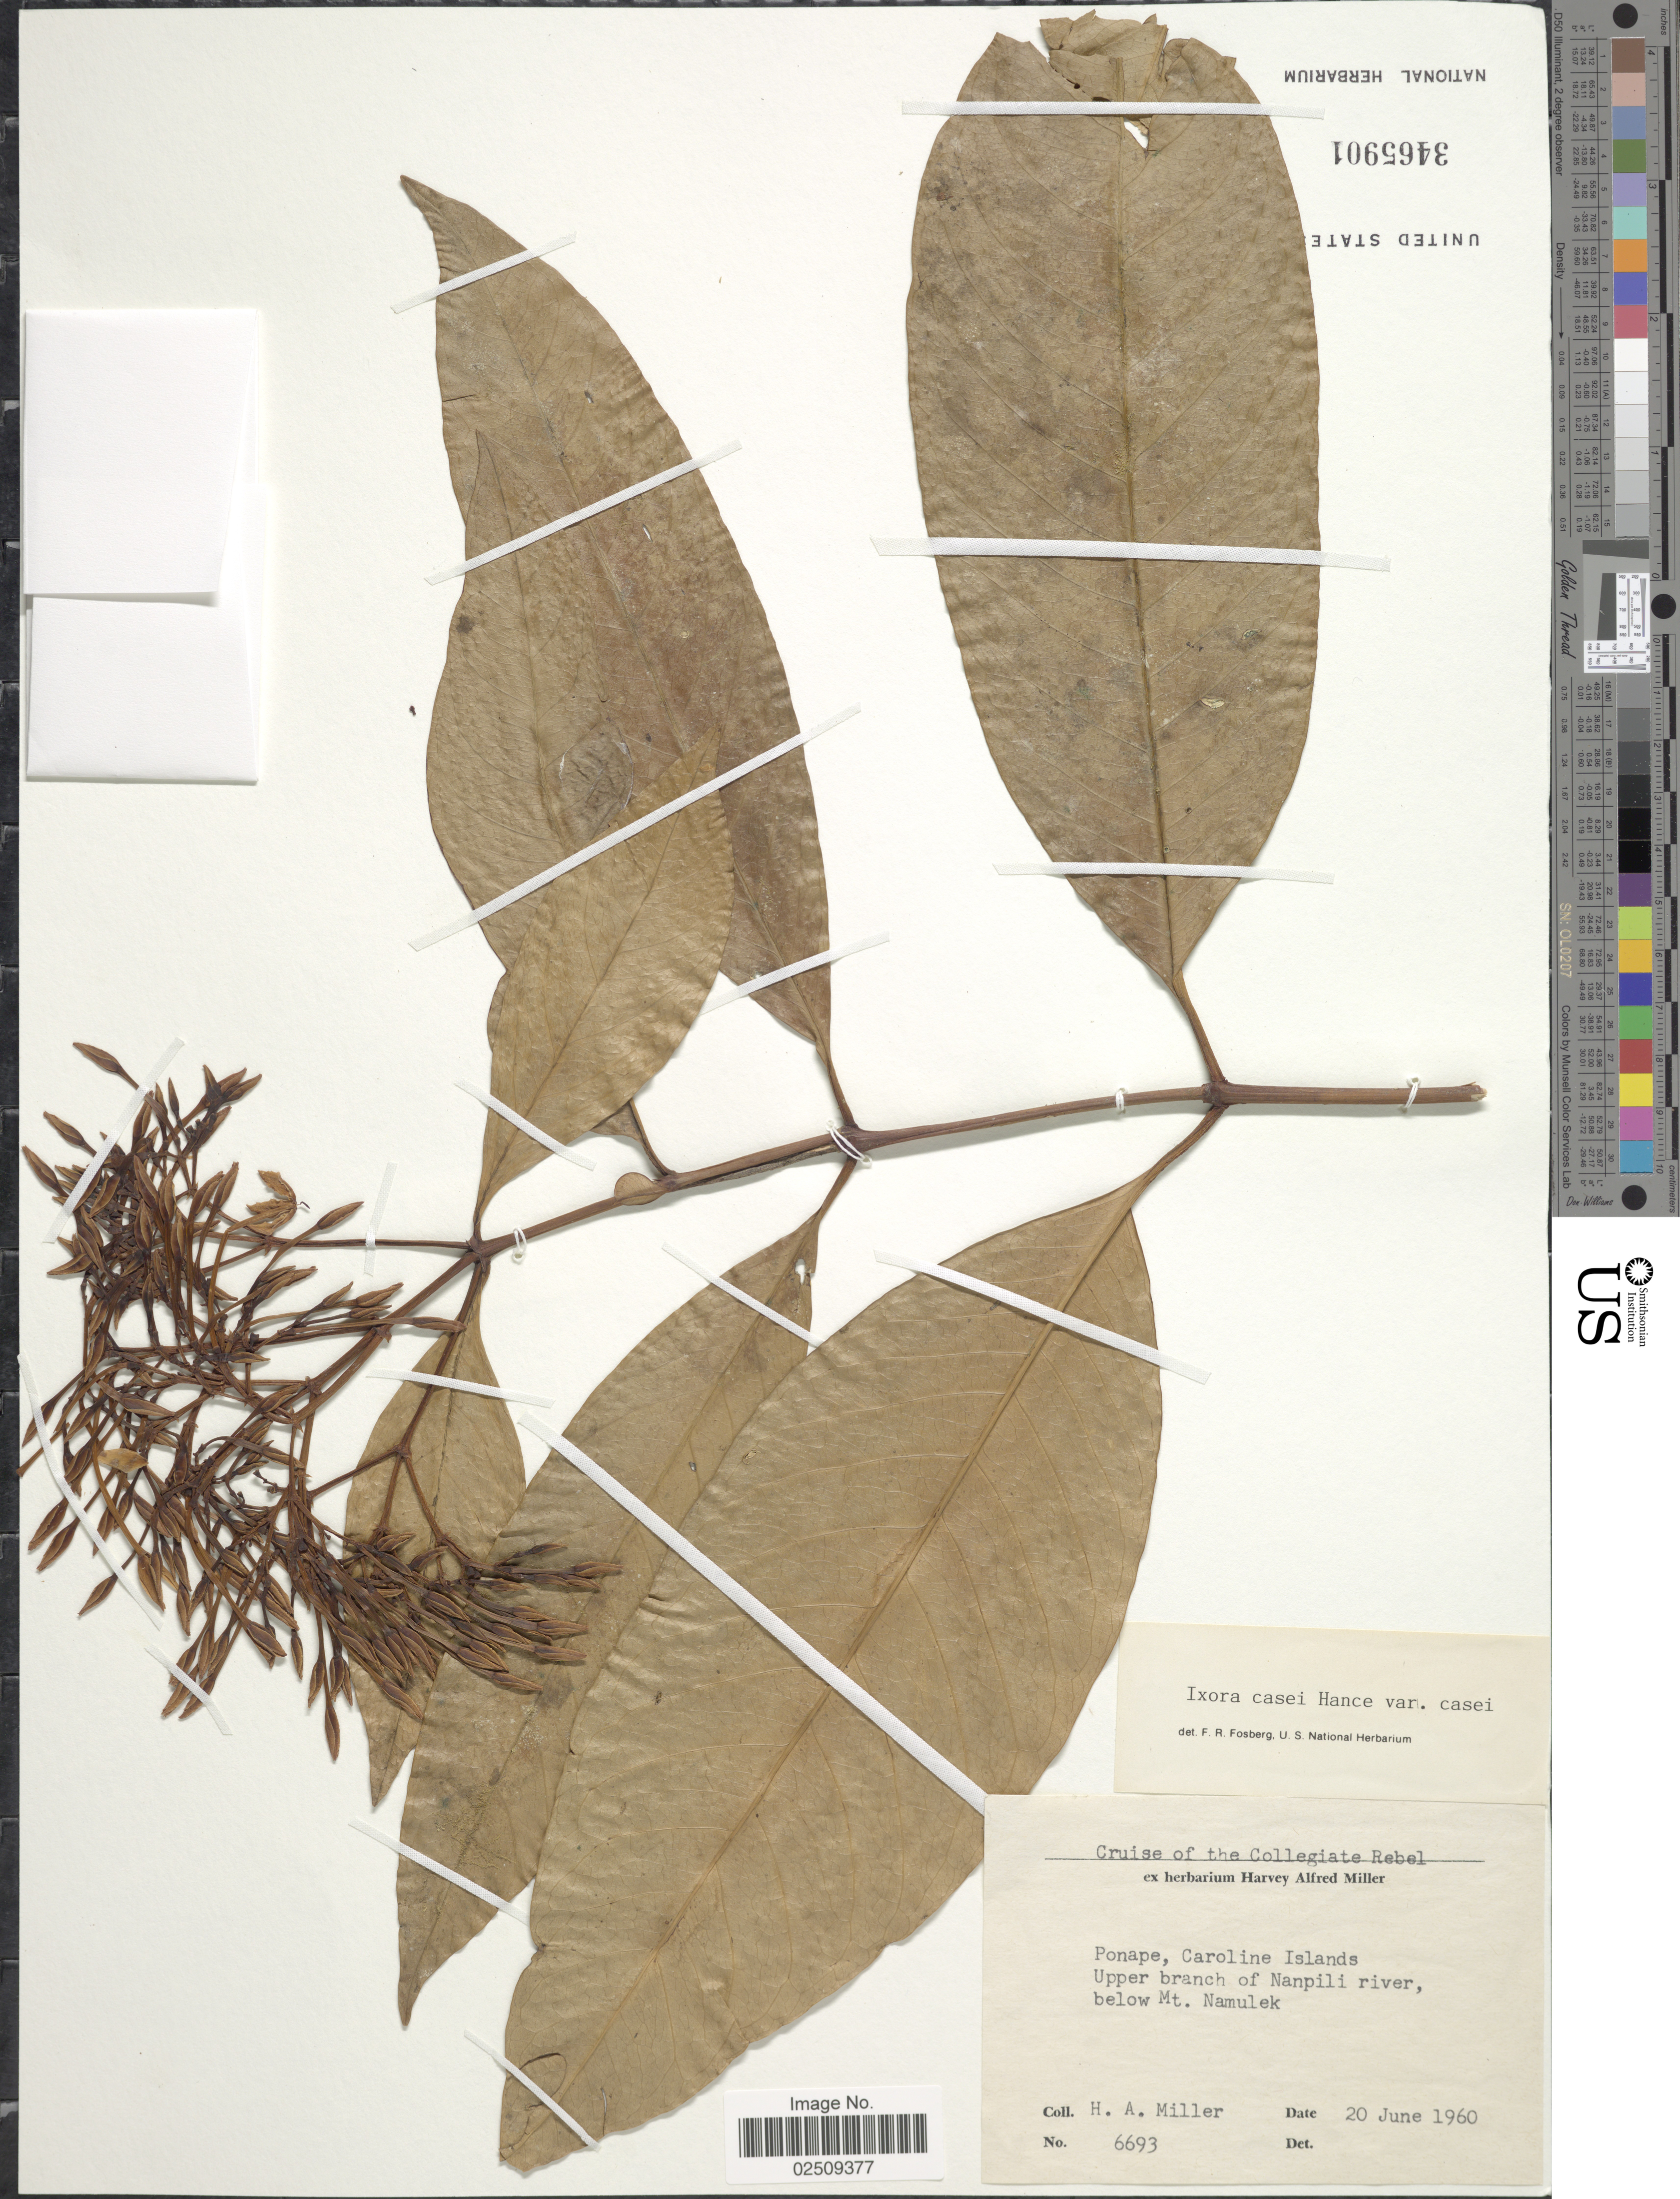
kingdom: Plantae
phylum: Tracheophyta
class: Magnoliopsida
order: Gentianales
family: Rubiaceae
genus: Ixora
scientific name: Ixora casei var. casei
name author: Hance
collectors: H. A. Miller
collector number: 6693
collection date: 1960-06-20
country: Micronesia, Federated States of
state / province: Pohnpei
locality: Ponape, Caroline Islands. Upper branch of Nanpili river, below Mt. Namulek.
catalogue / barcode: US 3465901